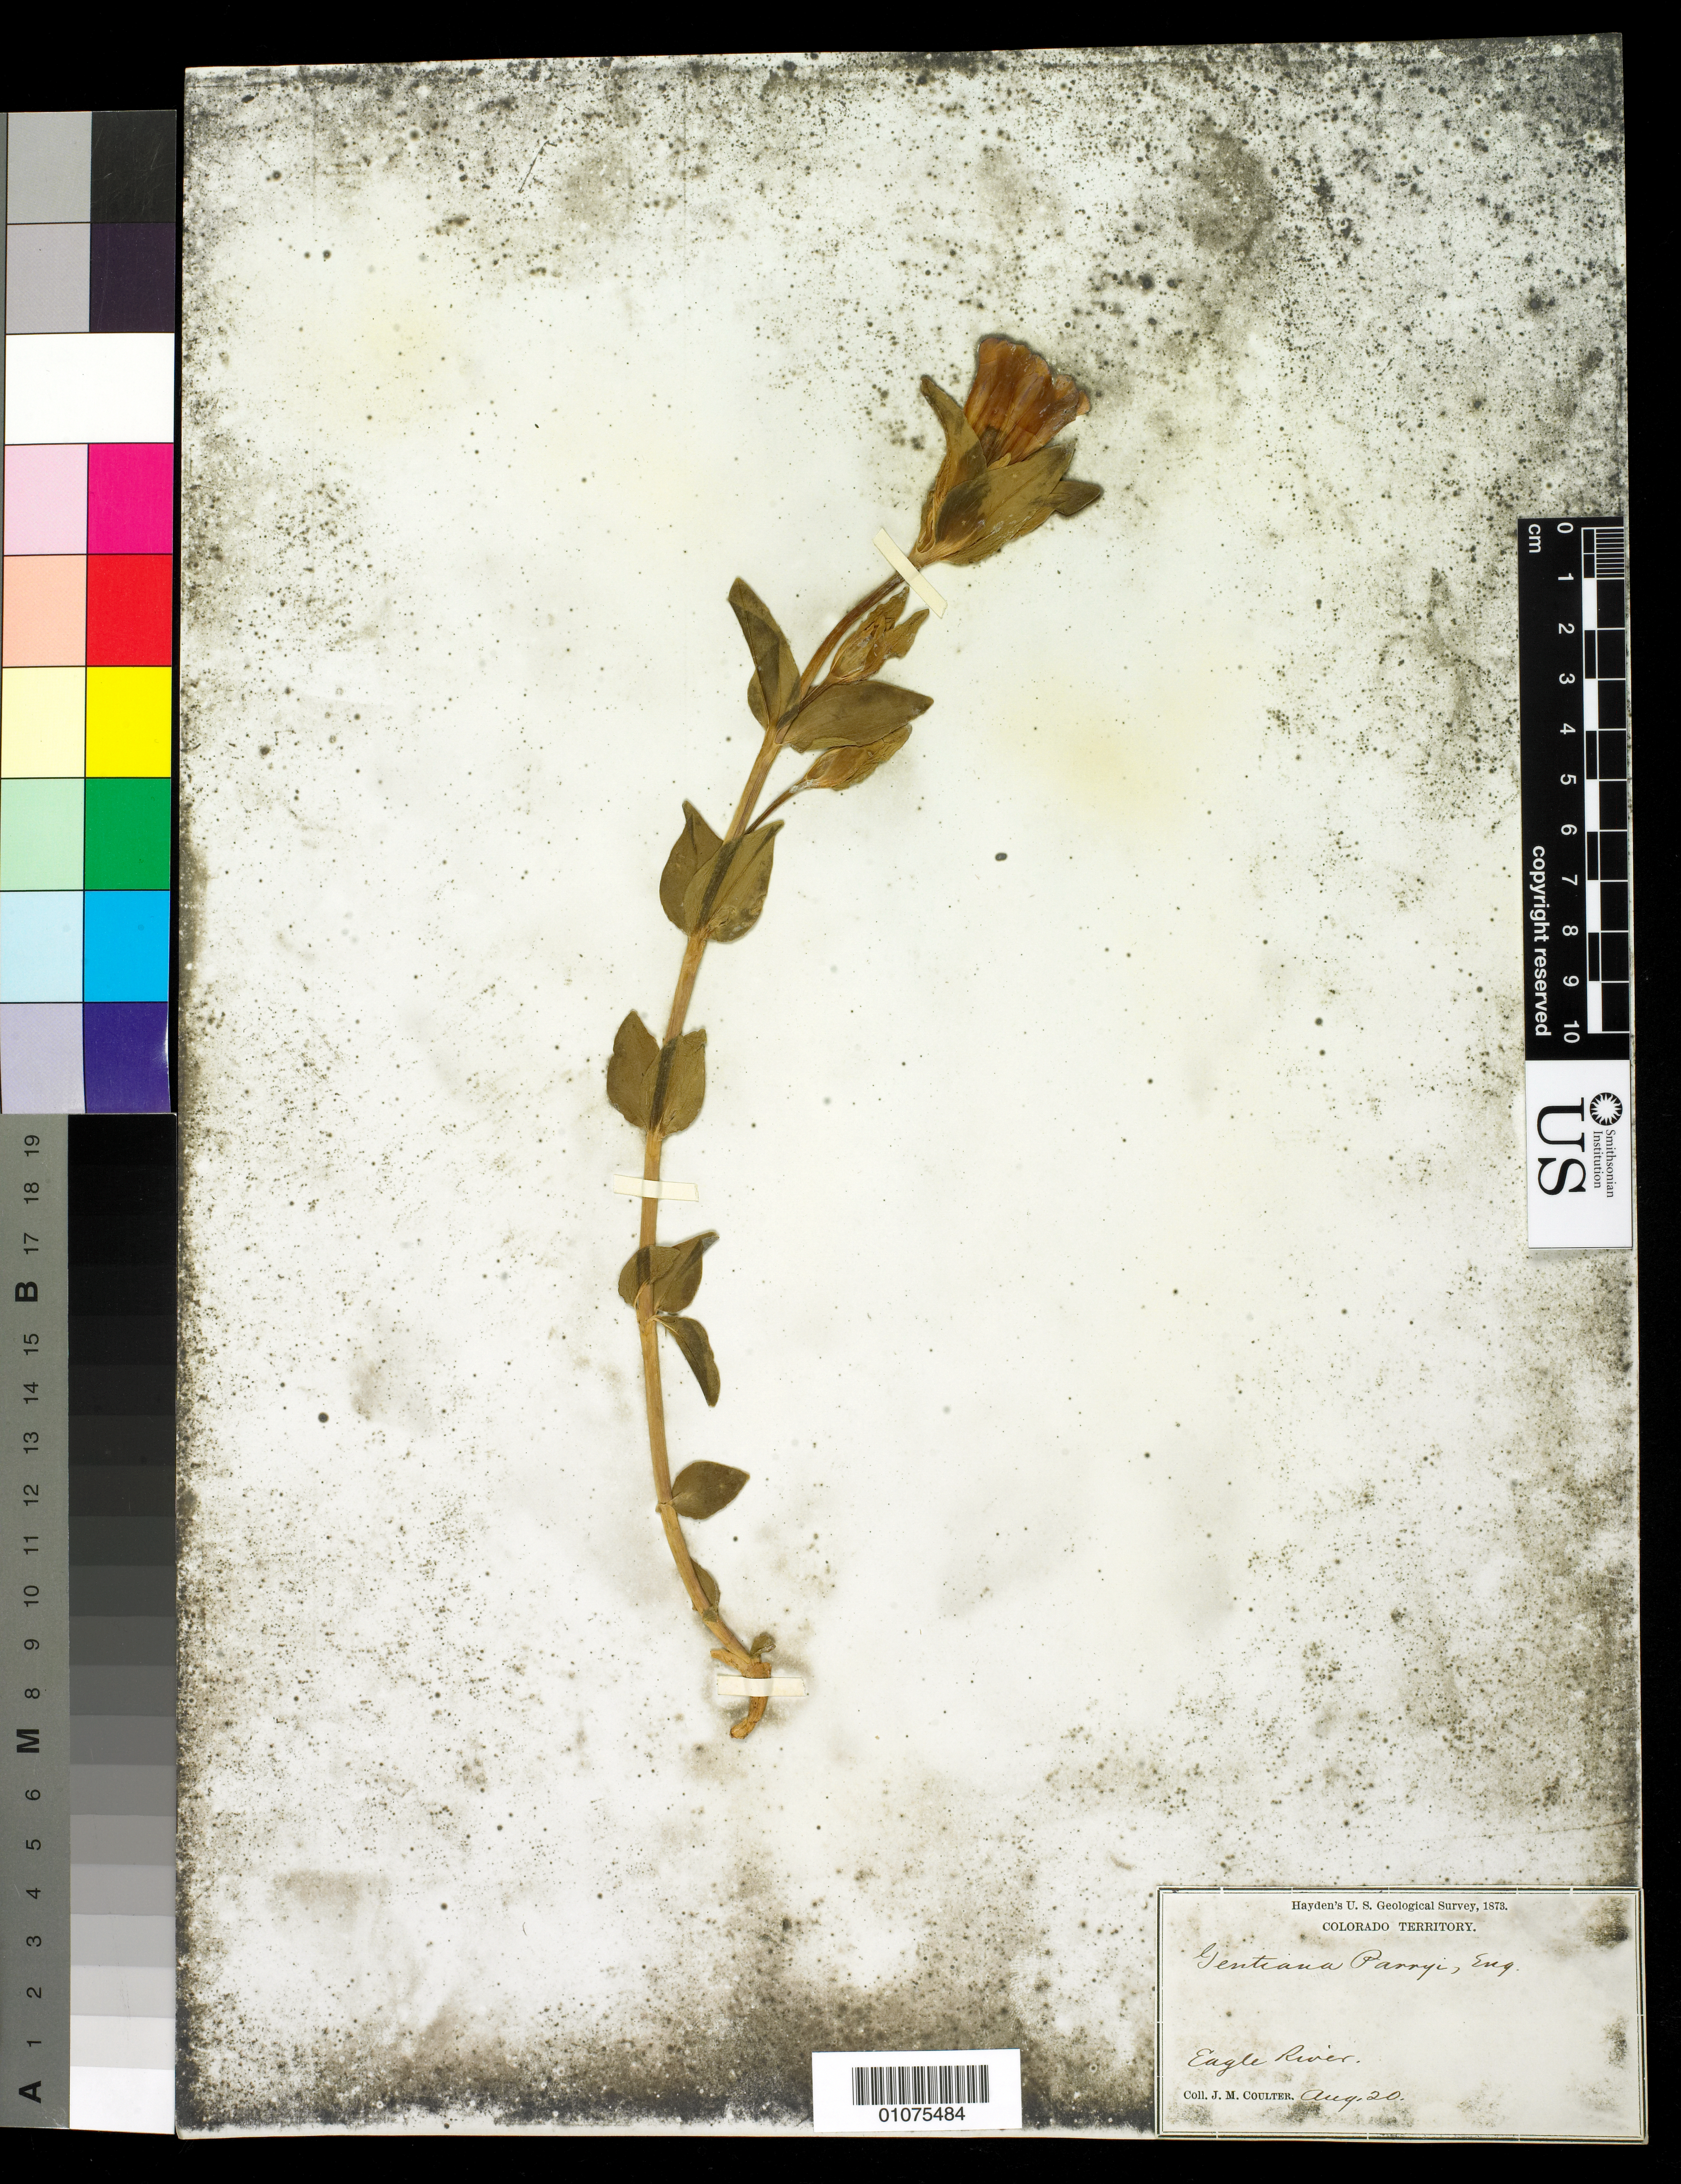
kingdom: Plantae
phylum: Tracheophyta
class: Magnoliopsida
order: Gentianales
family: Gentianaceae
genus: Gentiana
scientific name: Gentiana parryi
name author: Engelm.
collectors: J. M. Coulter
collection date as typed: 20 Aug 1873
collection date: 1873-08-20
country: United States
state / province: Colorado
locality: Eagle River